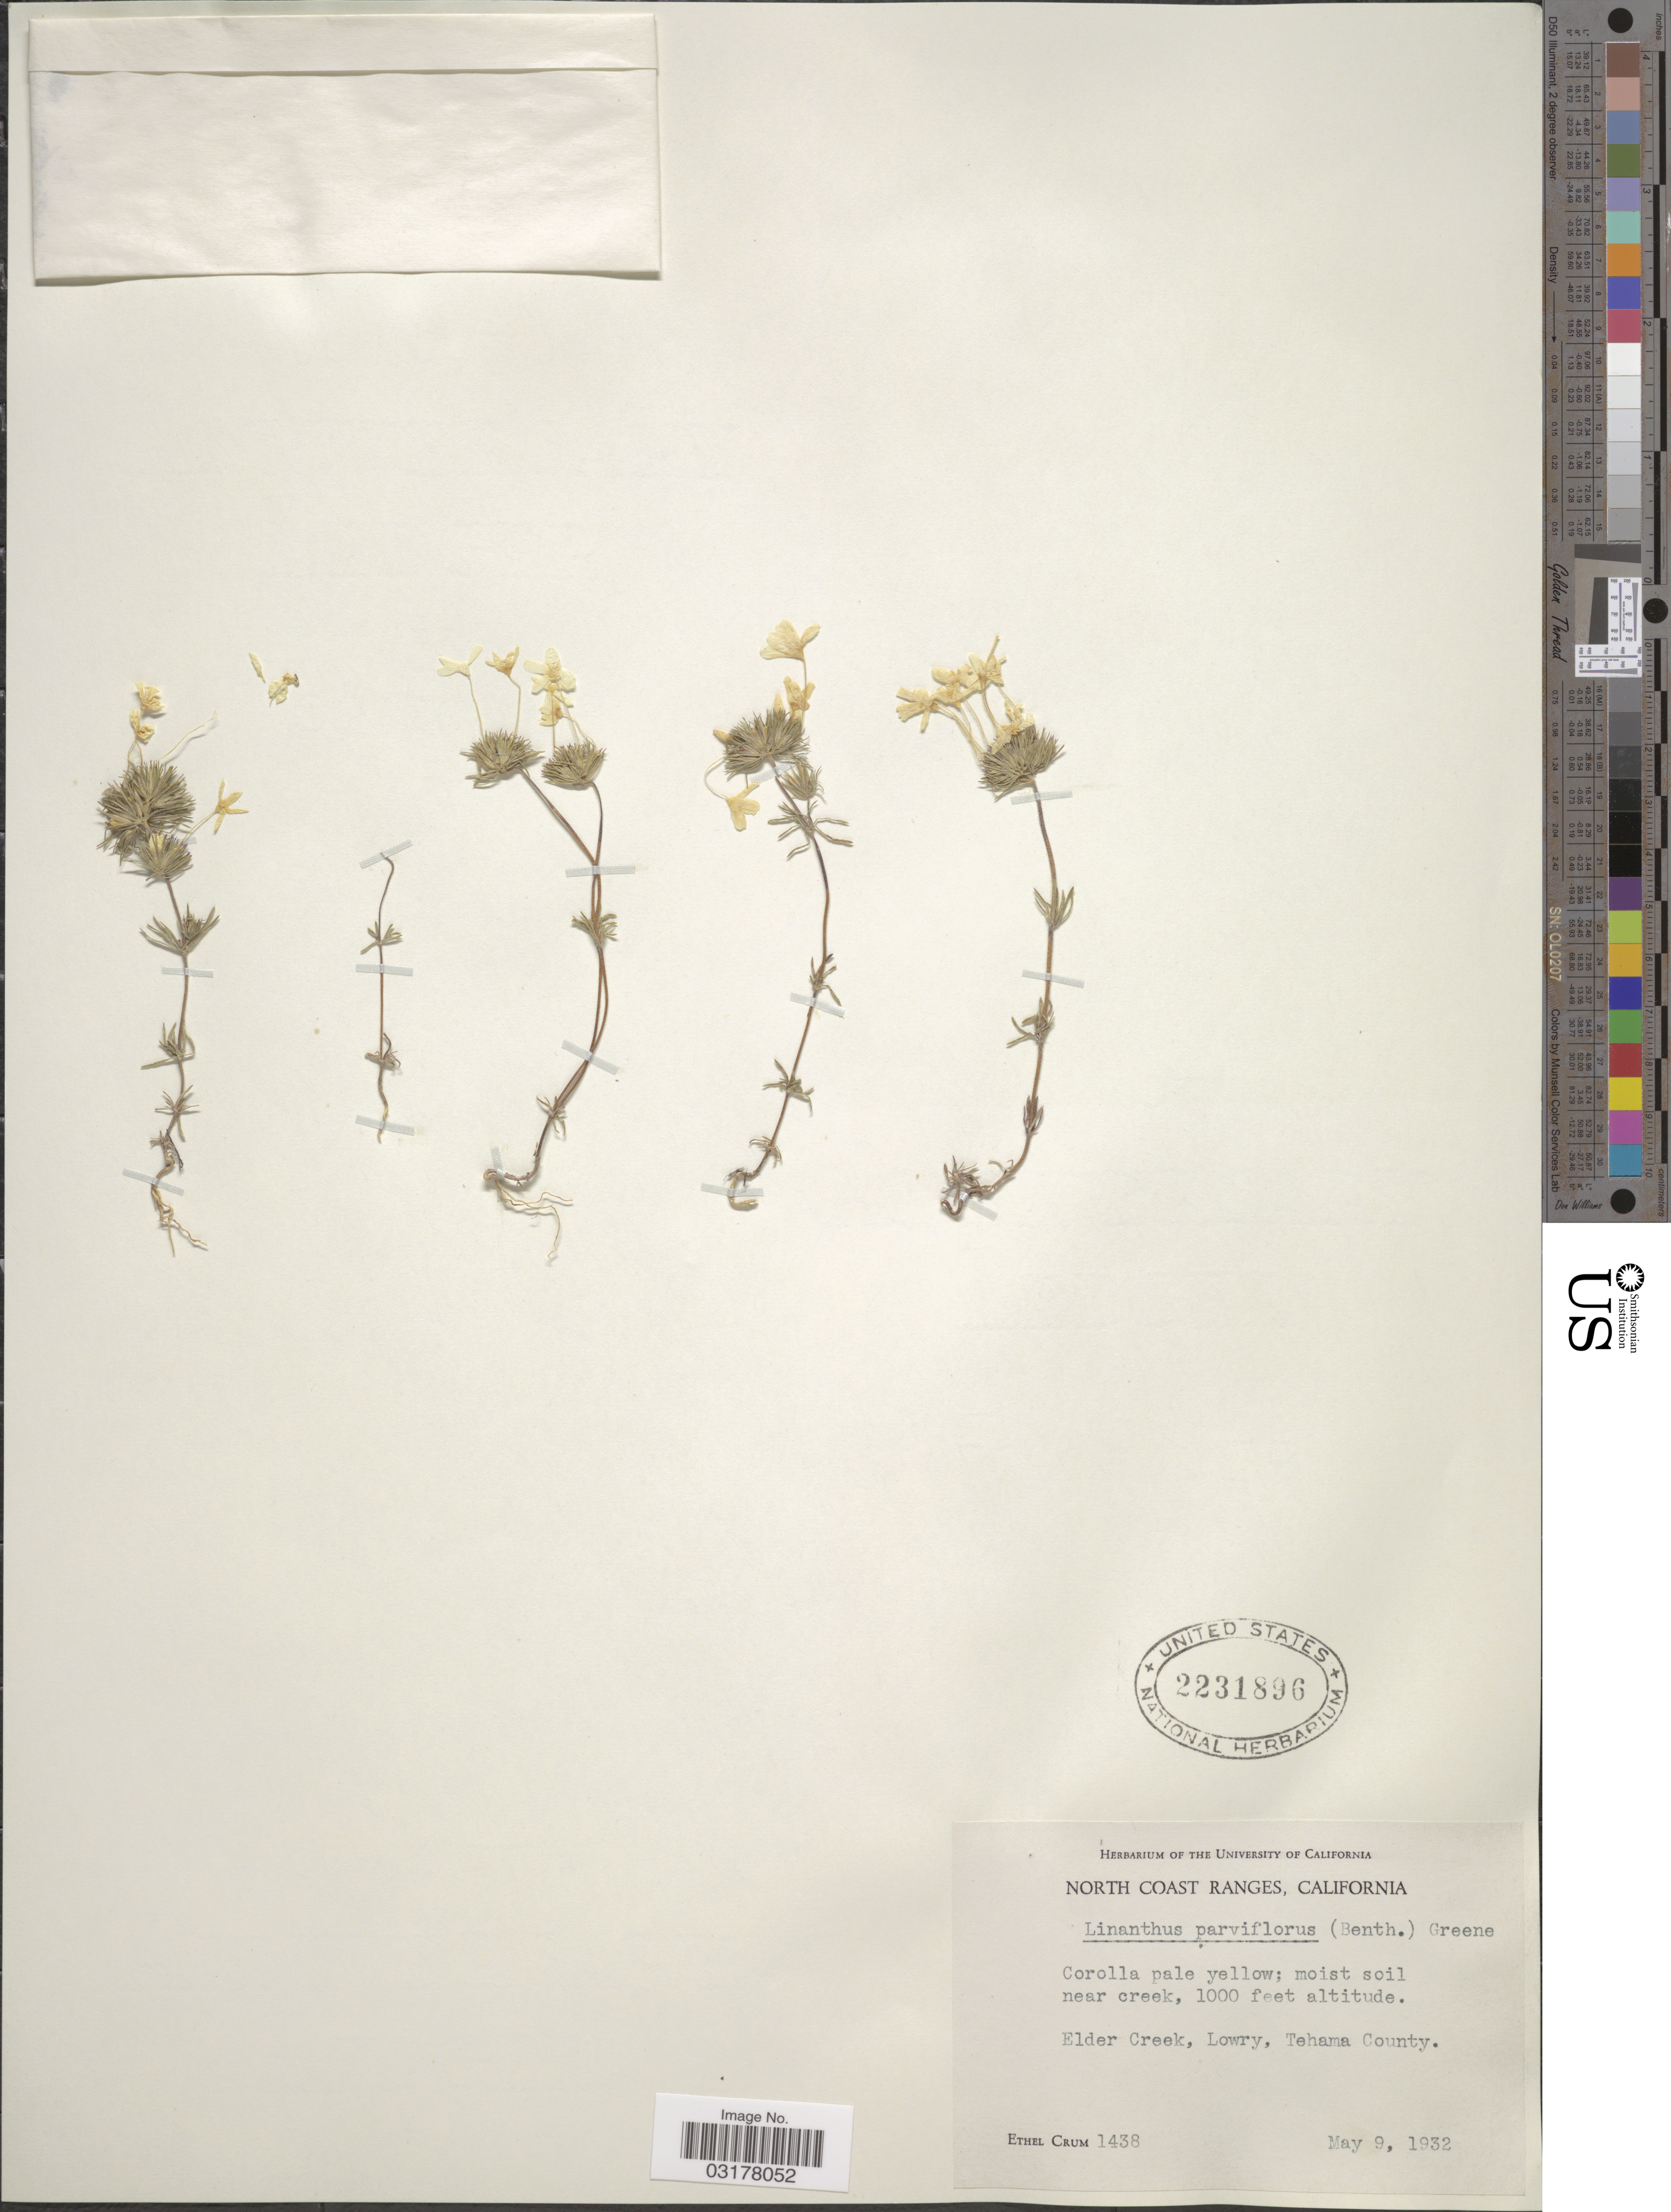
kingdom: Plantae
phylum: Tracheophyta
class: Magnoliopsida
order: Ericales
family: Polemoniaceae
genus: Leptosiphon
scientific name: Leptosiphon parviflorus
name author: Benth.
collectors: E. K. Crum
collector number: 1438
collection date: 1932-05-09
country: United States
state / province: California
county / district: Tehama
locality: North Coast Ranges, Elder Creek, Lowry, Tehama County.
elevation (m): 305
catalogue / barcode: US 2231896